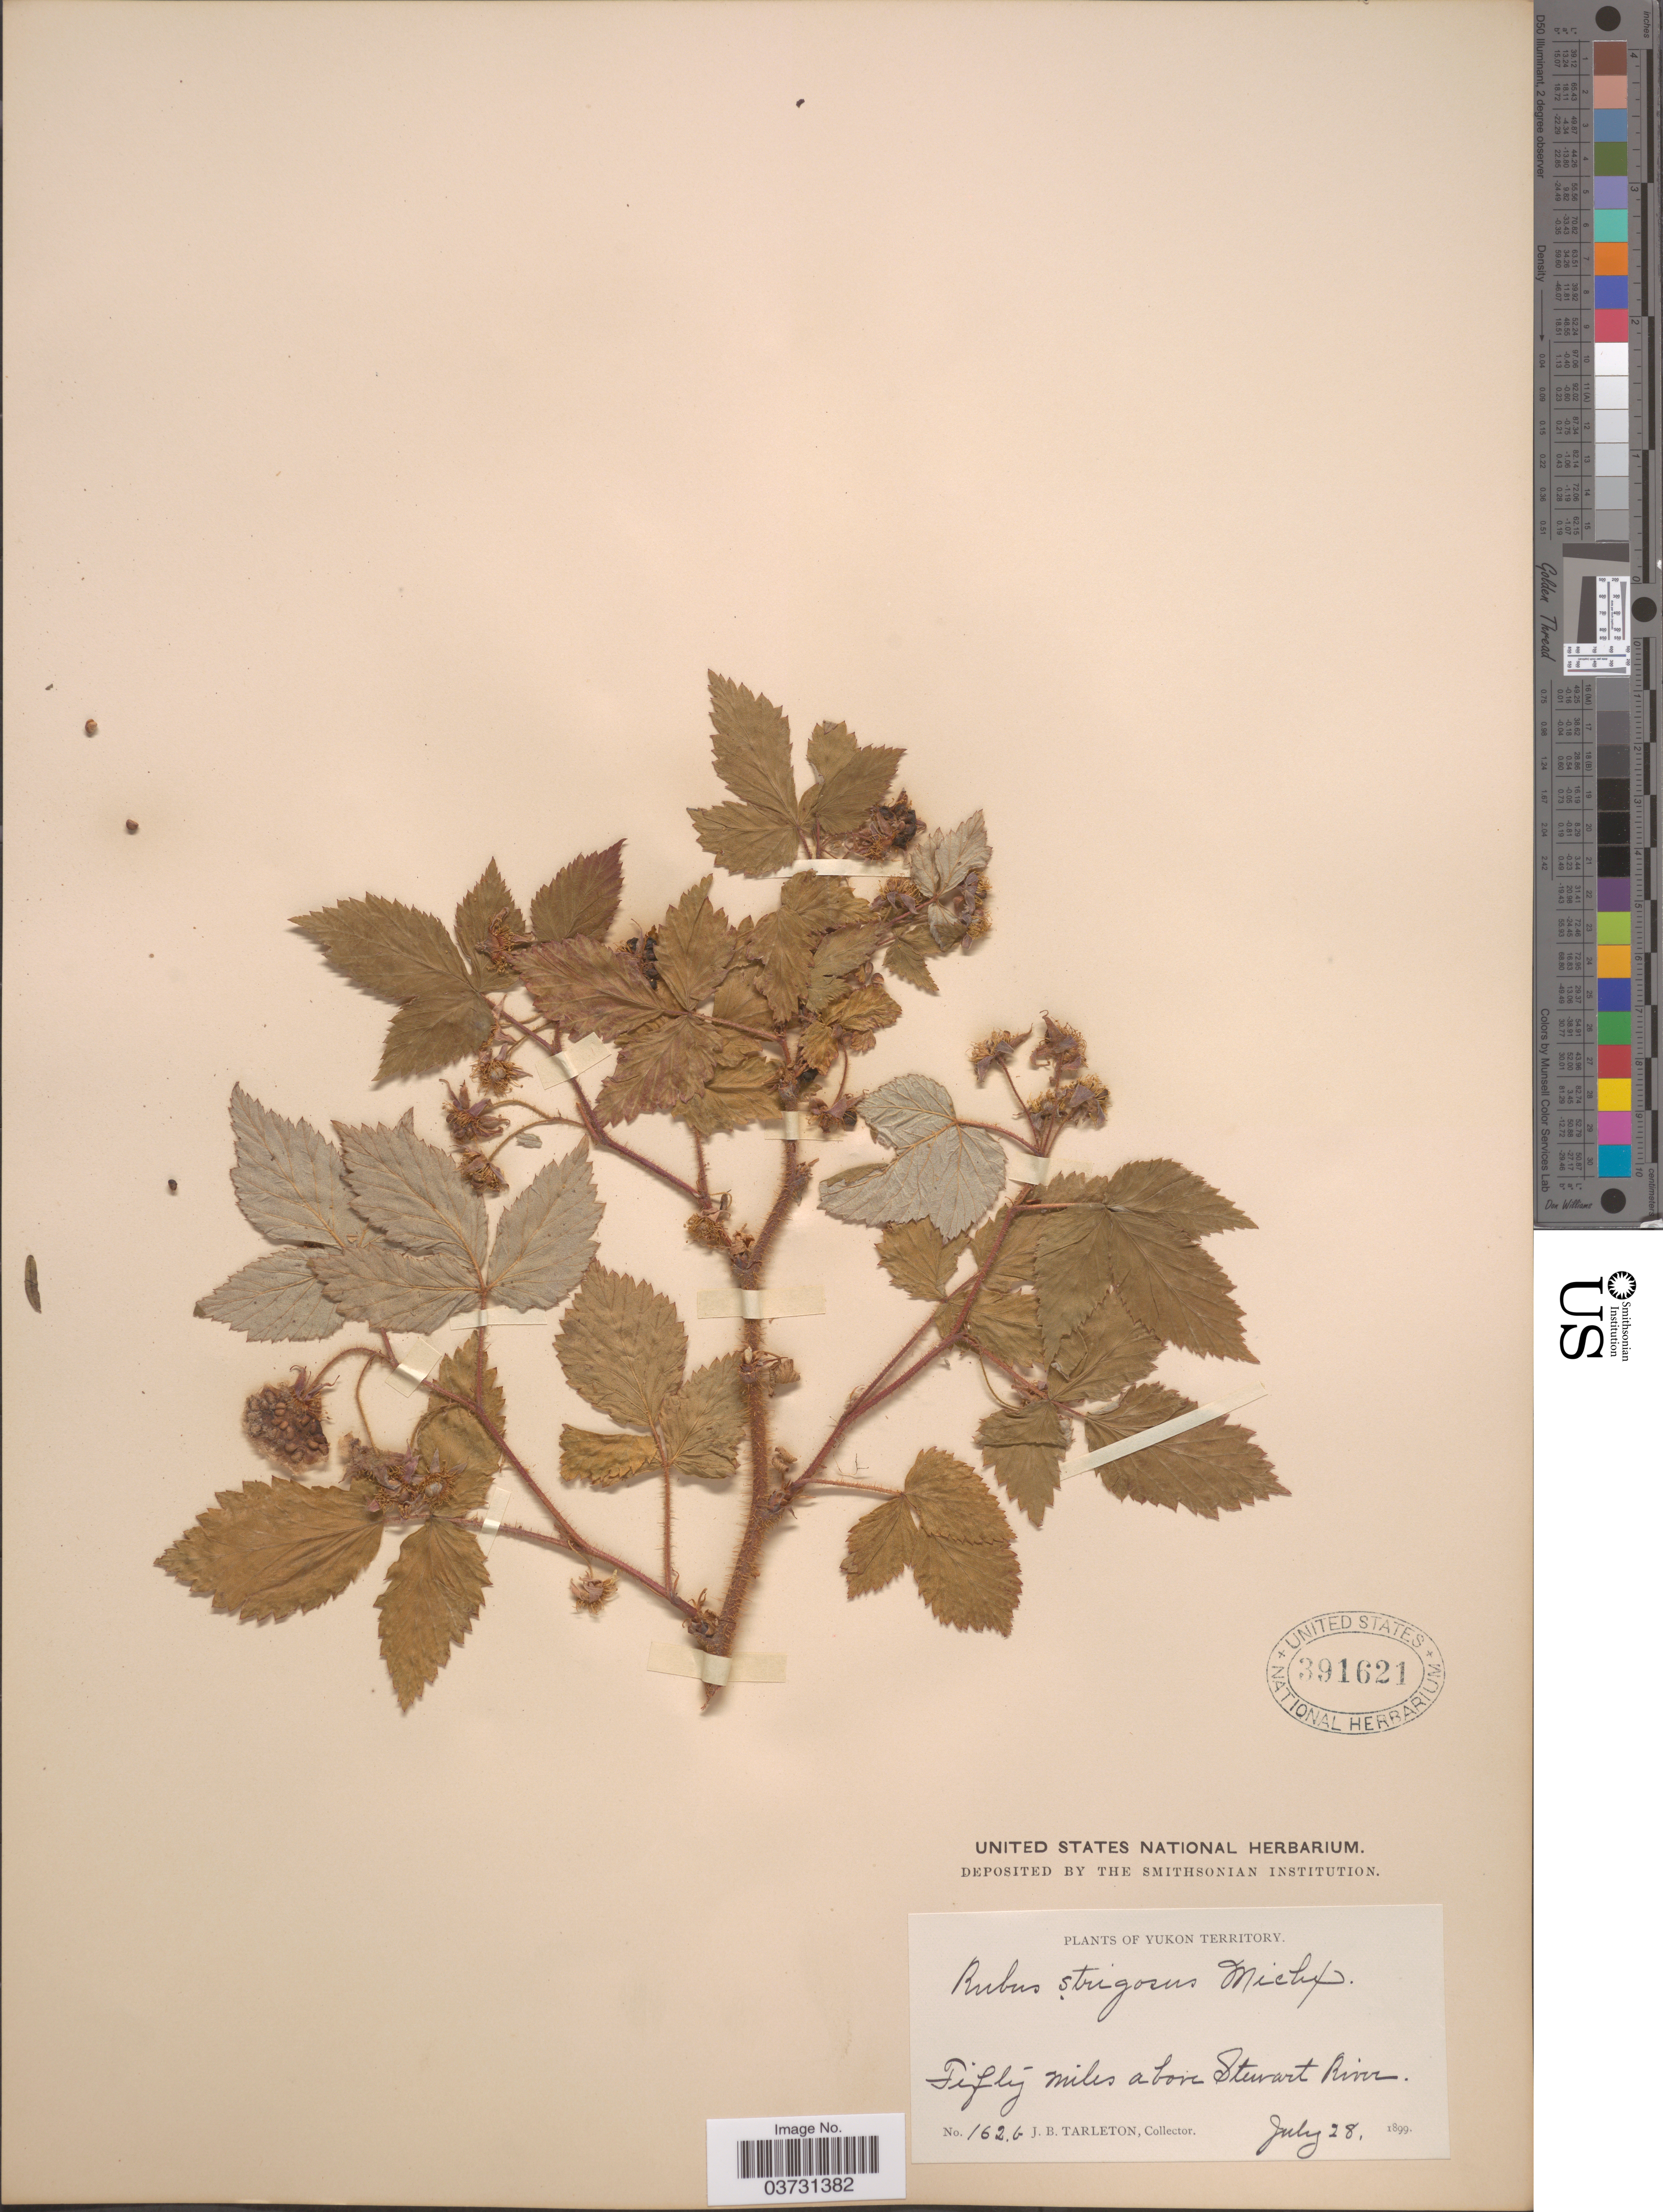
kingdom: Plantae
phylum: Tracheophyta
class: Magnoliopsida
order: Rosales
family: Rosaceae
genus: Rubus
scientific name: Rubus strigosus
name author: Michx.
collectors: J. Tarleton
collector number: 162b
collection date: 1899-07-28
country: Canada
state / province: Yukon Territory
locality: Fifty miles above Stewart River.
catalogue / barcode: US 391621